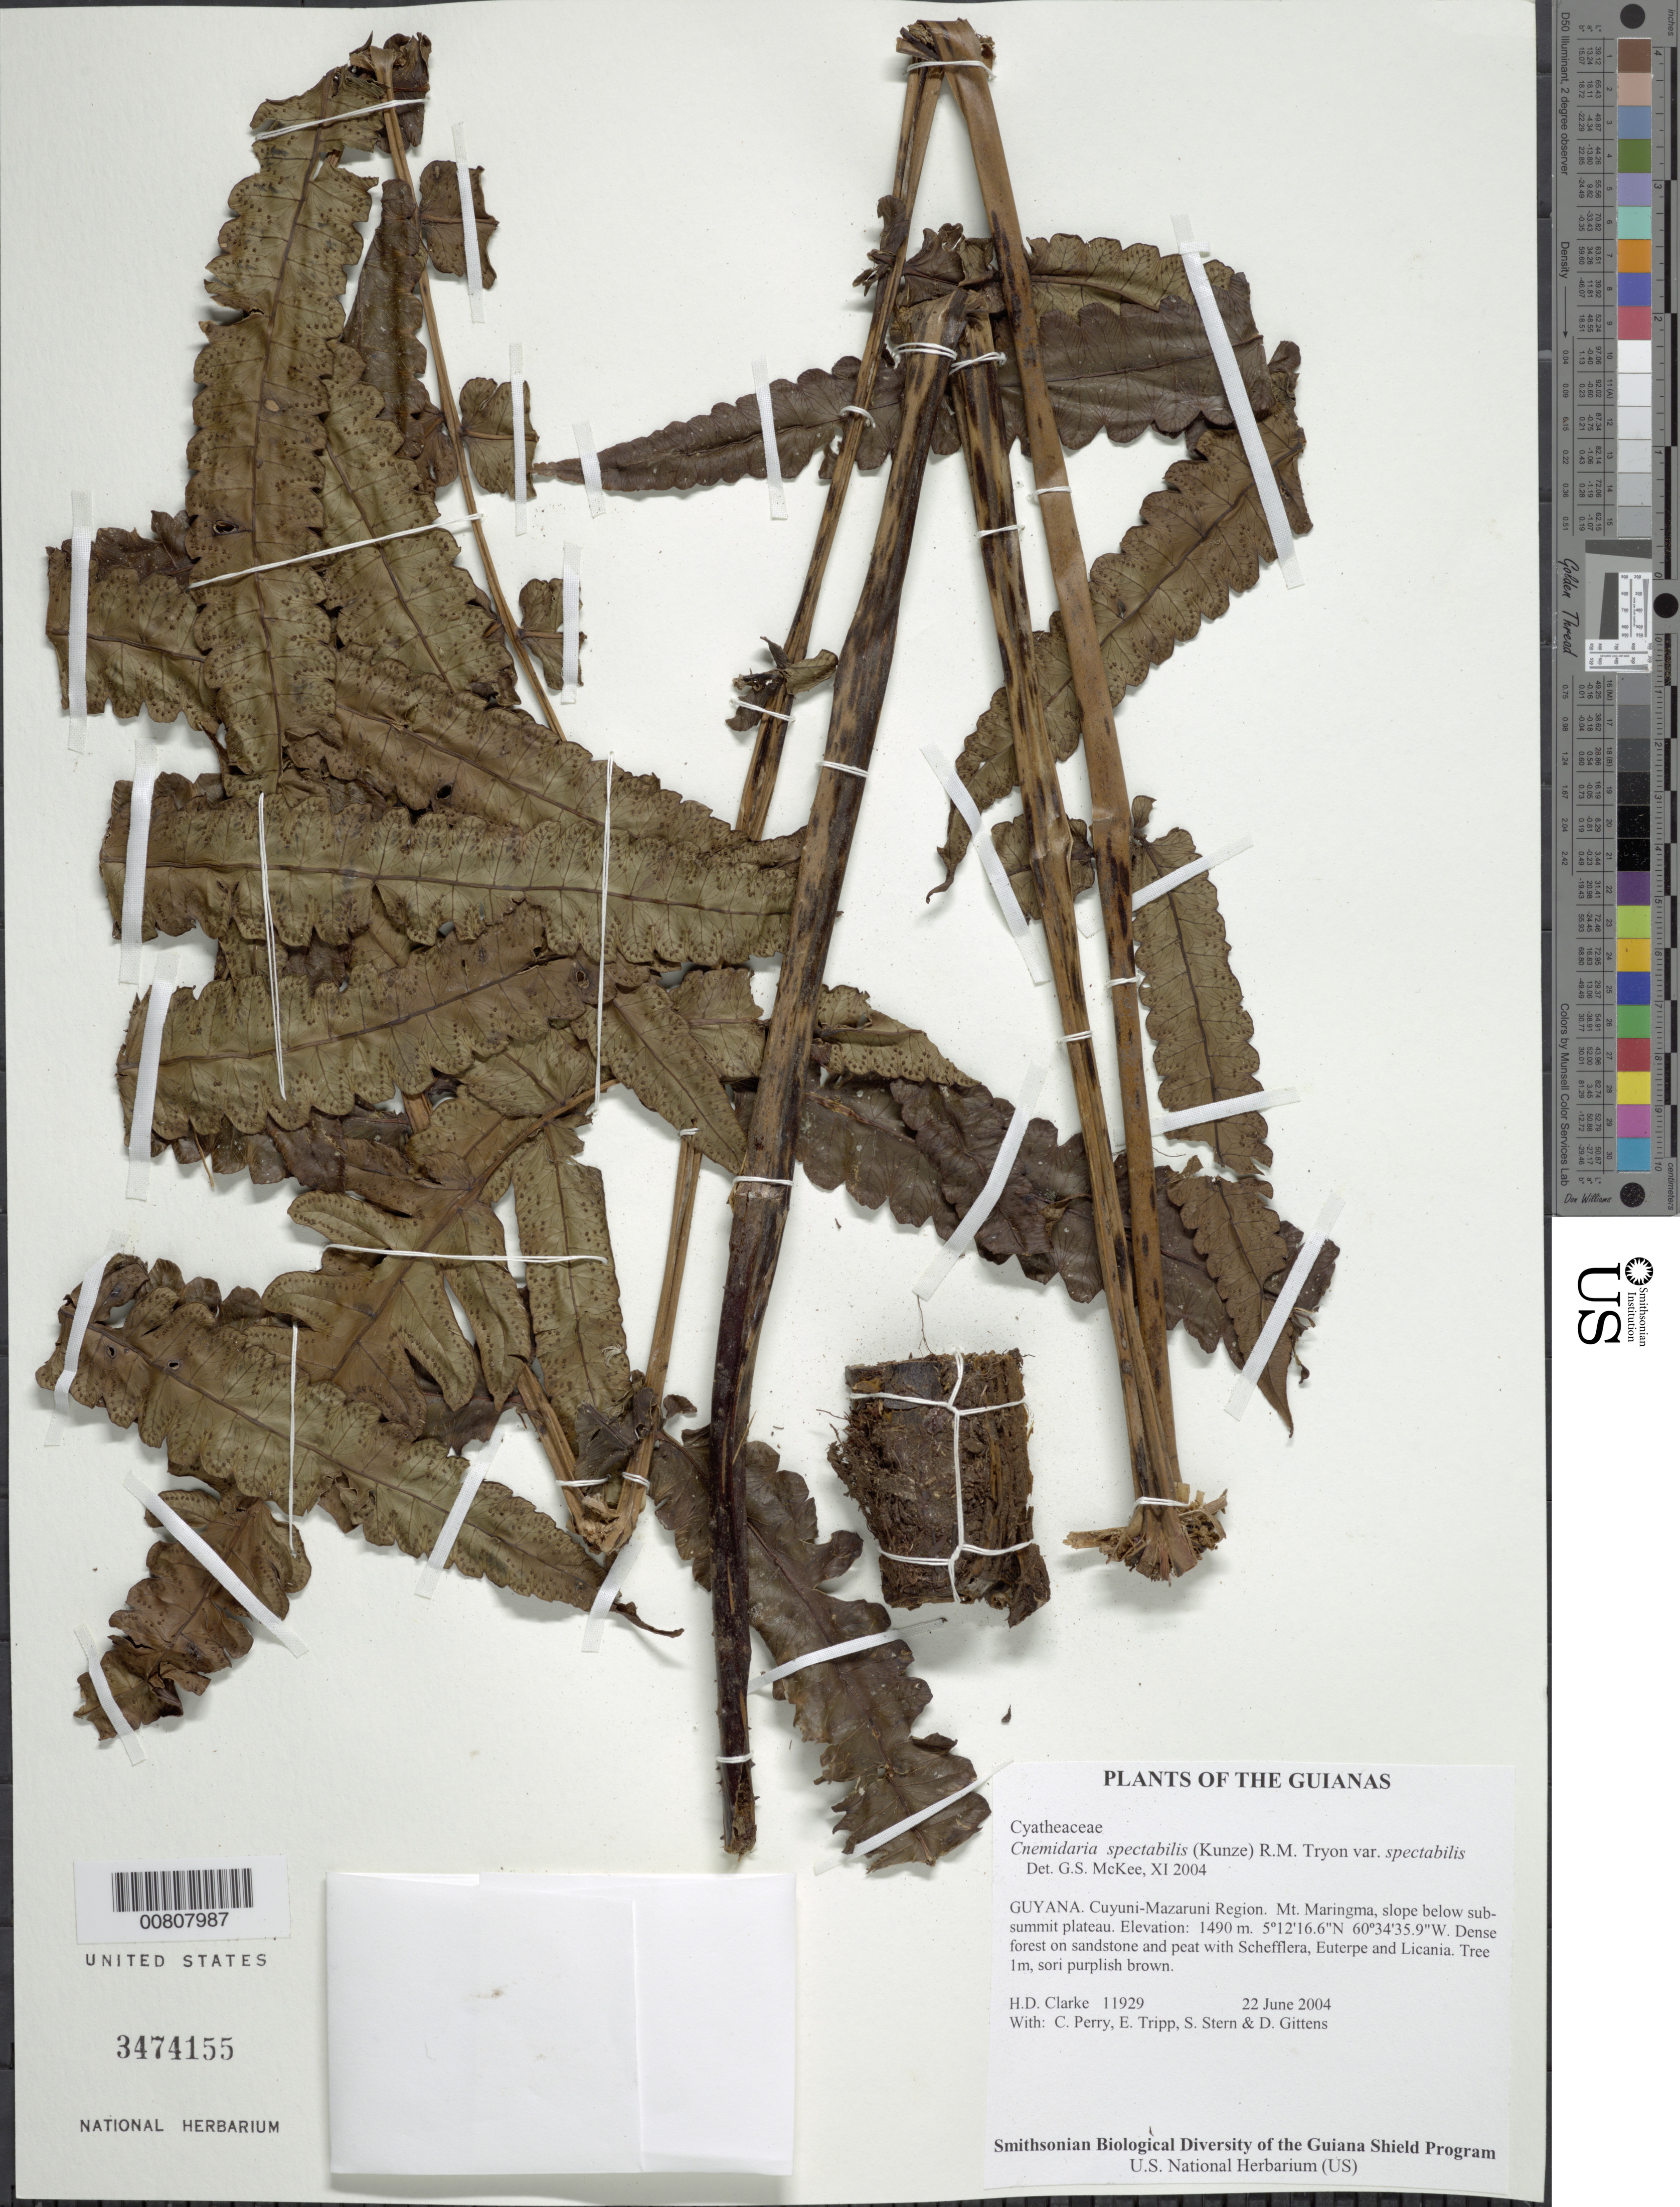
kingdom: Plantae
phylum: Tracheophyta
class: Polypodiopsida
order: Cyatheales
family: Cyatheaceae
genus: Cyathea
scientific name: Cyathea spectabilis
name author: (Kunze) Domin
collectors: H. D. Clarke, C. Perry, E. Tripp, S. R. Stern & D. Gittens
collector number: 11929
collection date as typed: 22 June 2004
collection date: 2004-06-22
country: Guyana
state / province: Cuyuni-Mazaruni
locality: Mt. Maringma, slope below sub-summit plateau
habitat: Dense forest on sandstone and peat with Schefflera, Euterpe and Licania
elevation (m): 1490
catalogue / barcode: US 3474155